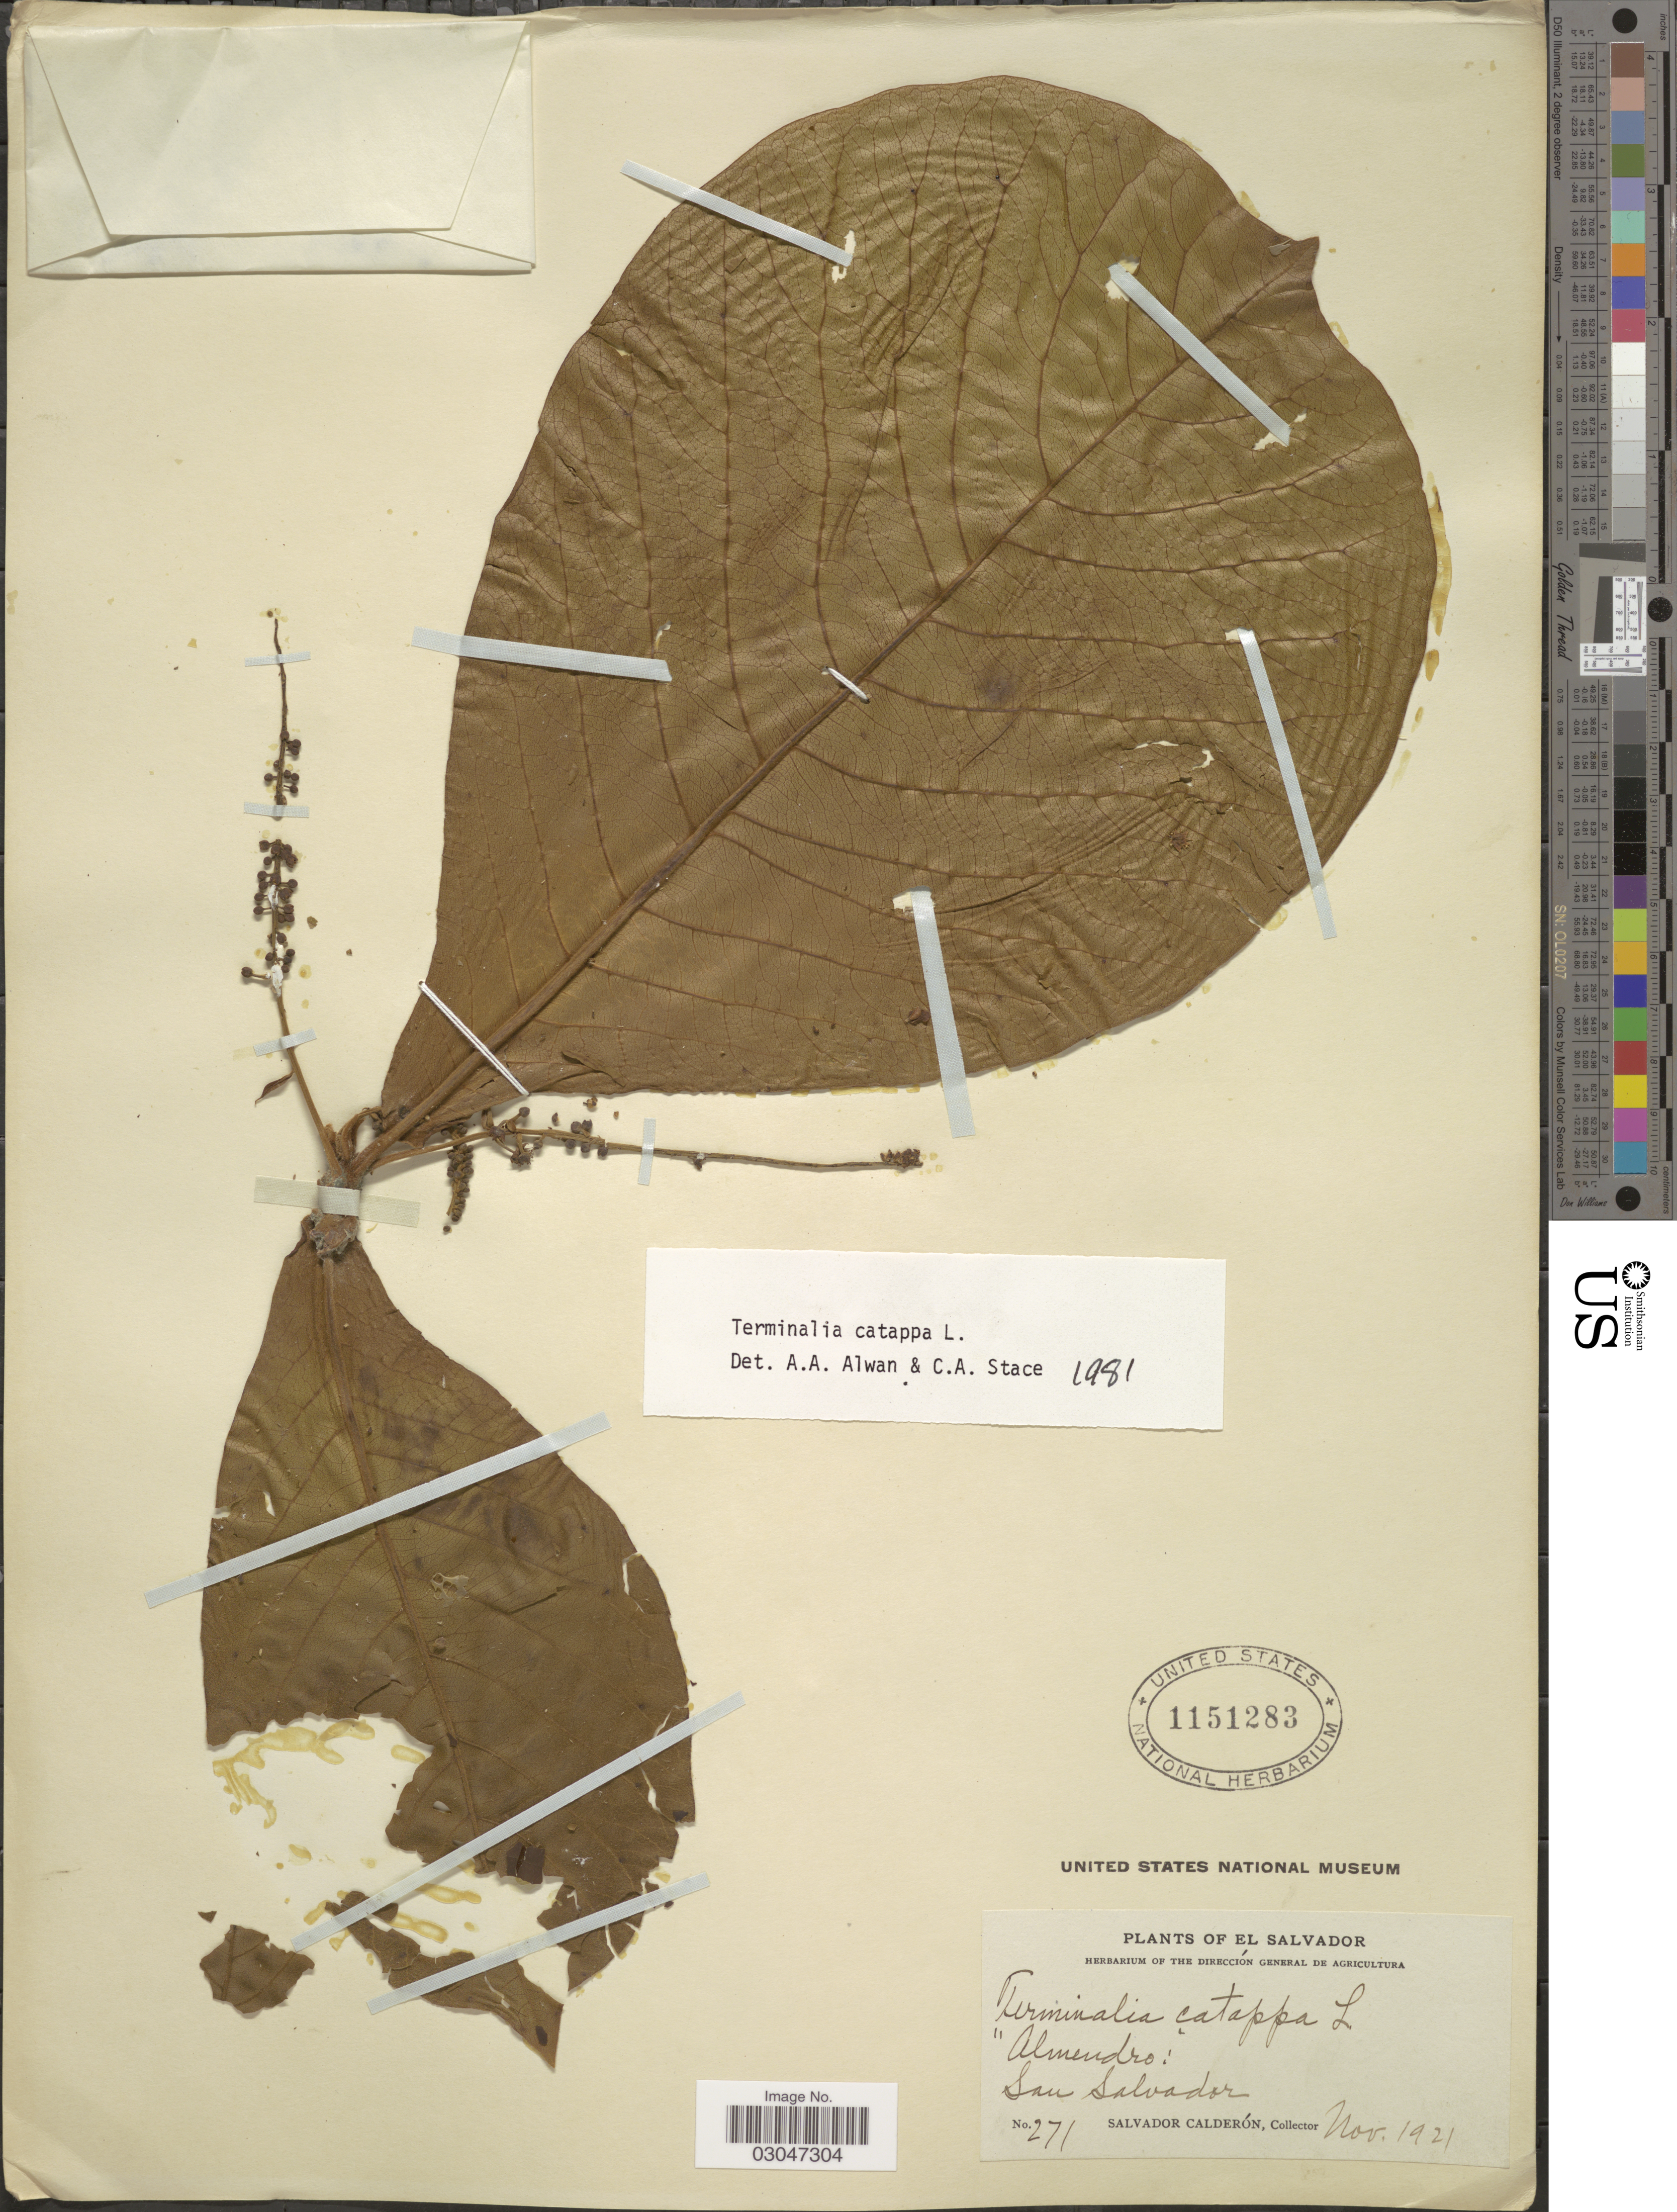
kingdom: Plantae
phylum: Tracheophyta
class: Magnoliopsida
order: Myrtales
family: Combretaceae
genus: Terminalia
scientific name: Terminalia catappa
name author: L.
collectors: S. Calderón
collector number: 271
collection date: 1921-11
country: El Salvador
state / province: San Salvador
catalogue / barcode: US 1151283